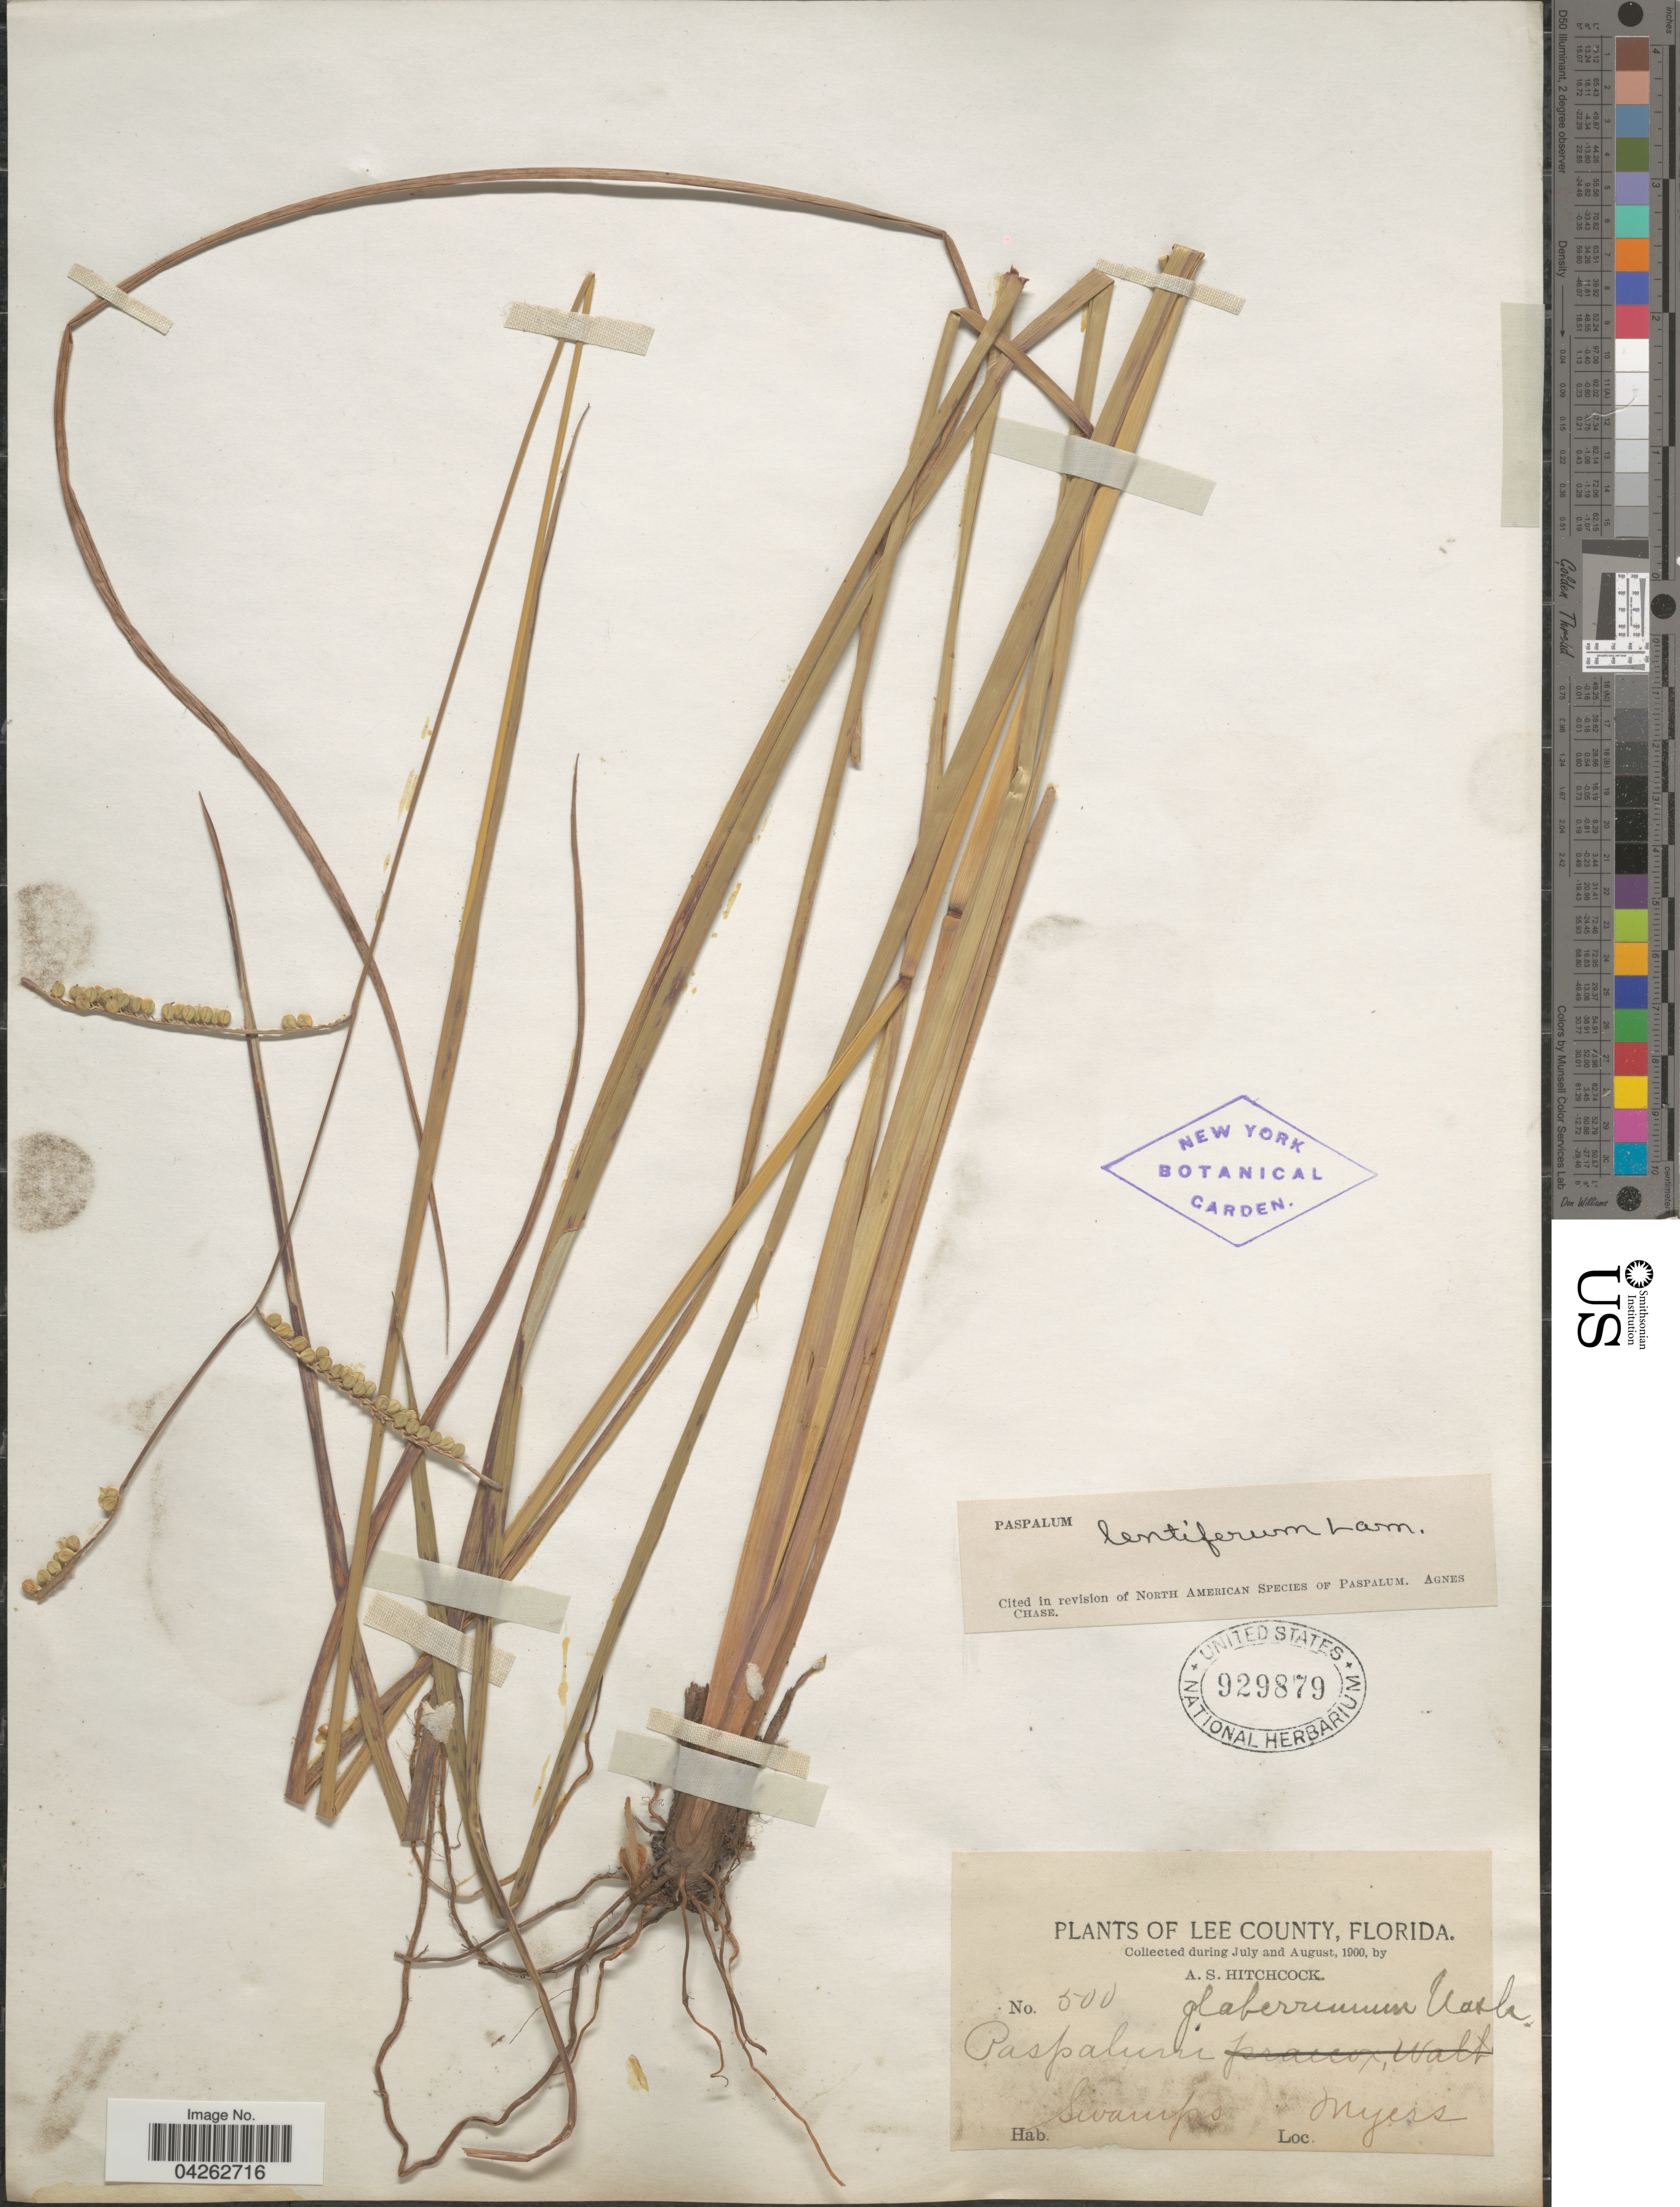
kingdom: Plantae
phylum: Tracheophyta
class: Liliopsida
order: Poales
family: Poaceae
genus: Paspalum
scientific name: Paspalum lentiferum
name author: Lam.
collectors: A. S. Hitchcock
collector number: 500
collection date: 1900-07/1900-08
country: United States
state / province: Florida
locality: Lee County. Swamps. Myers.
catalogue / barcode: US 929879